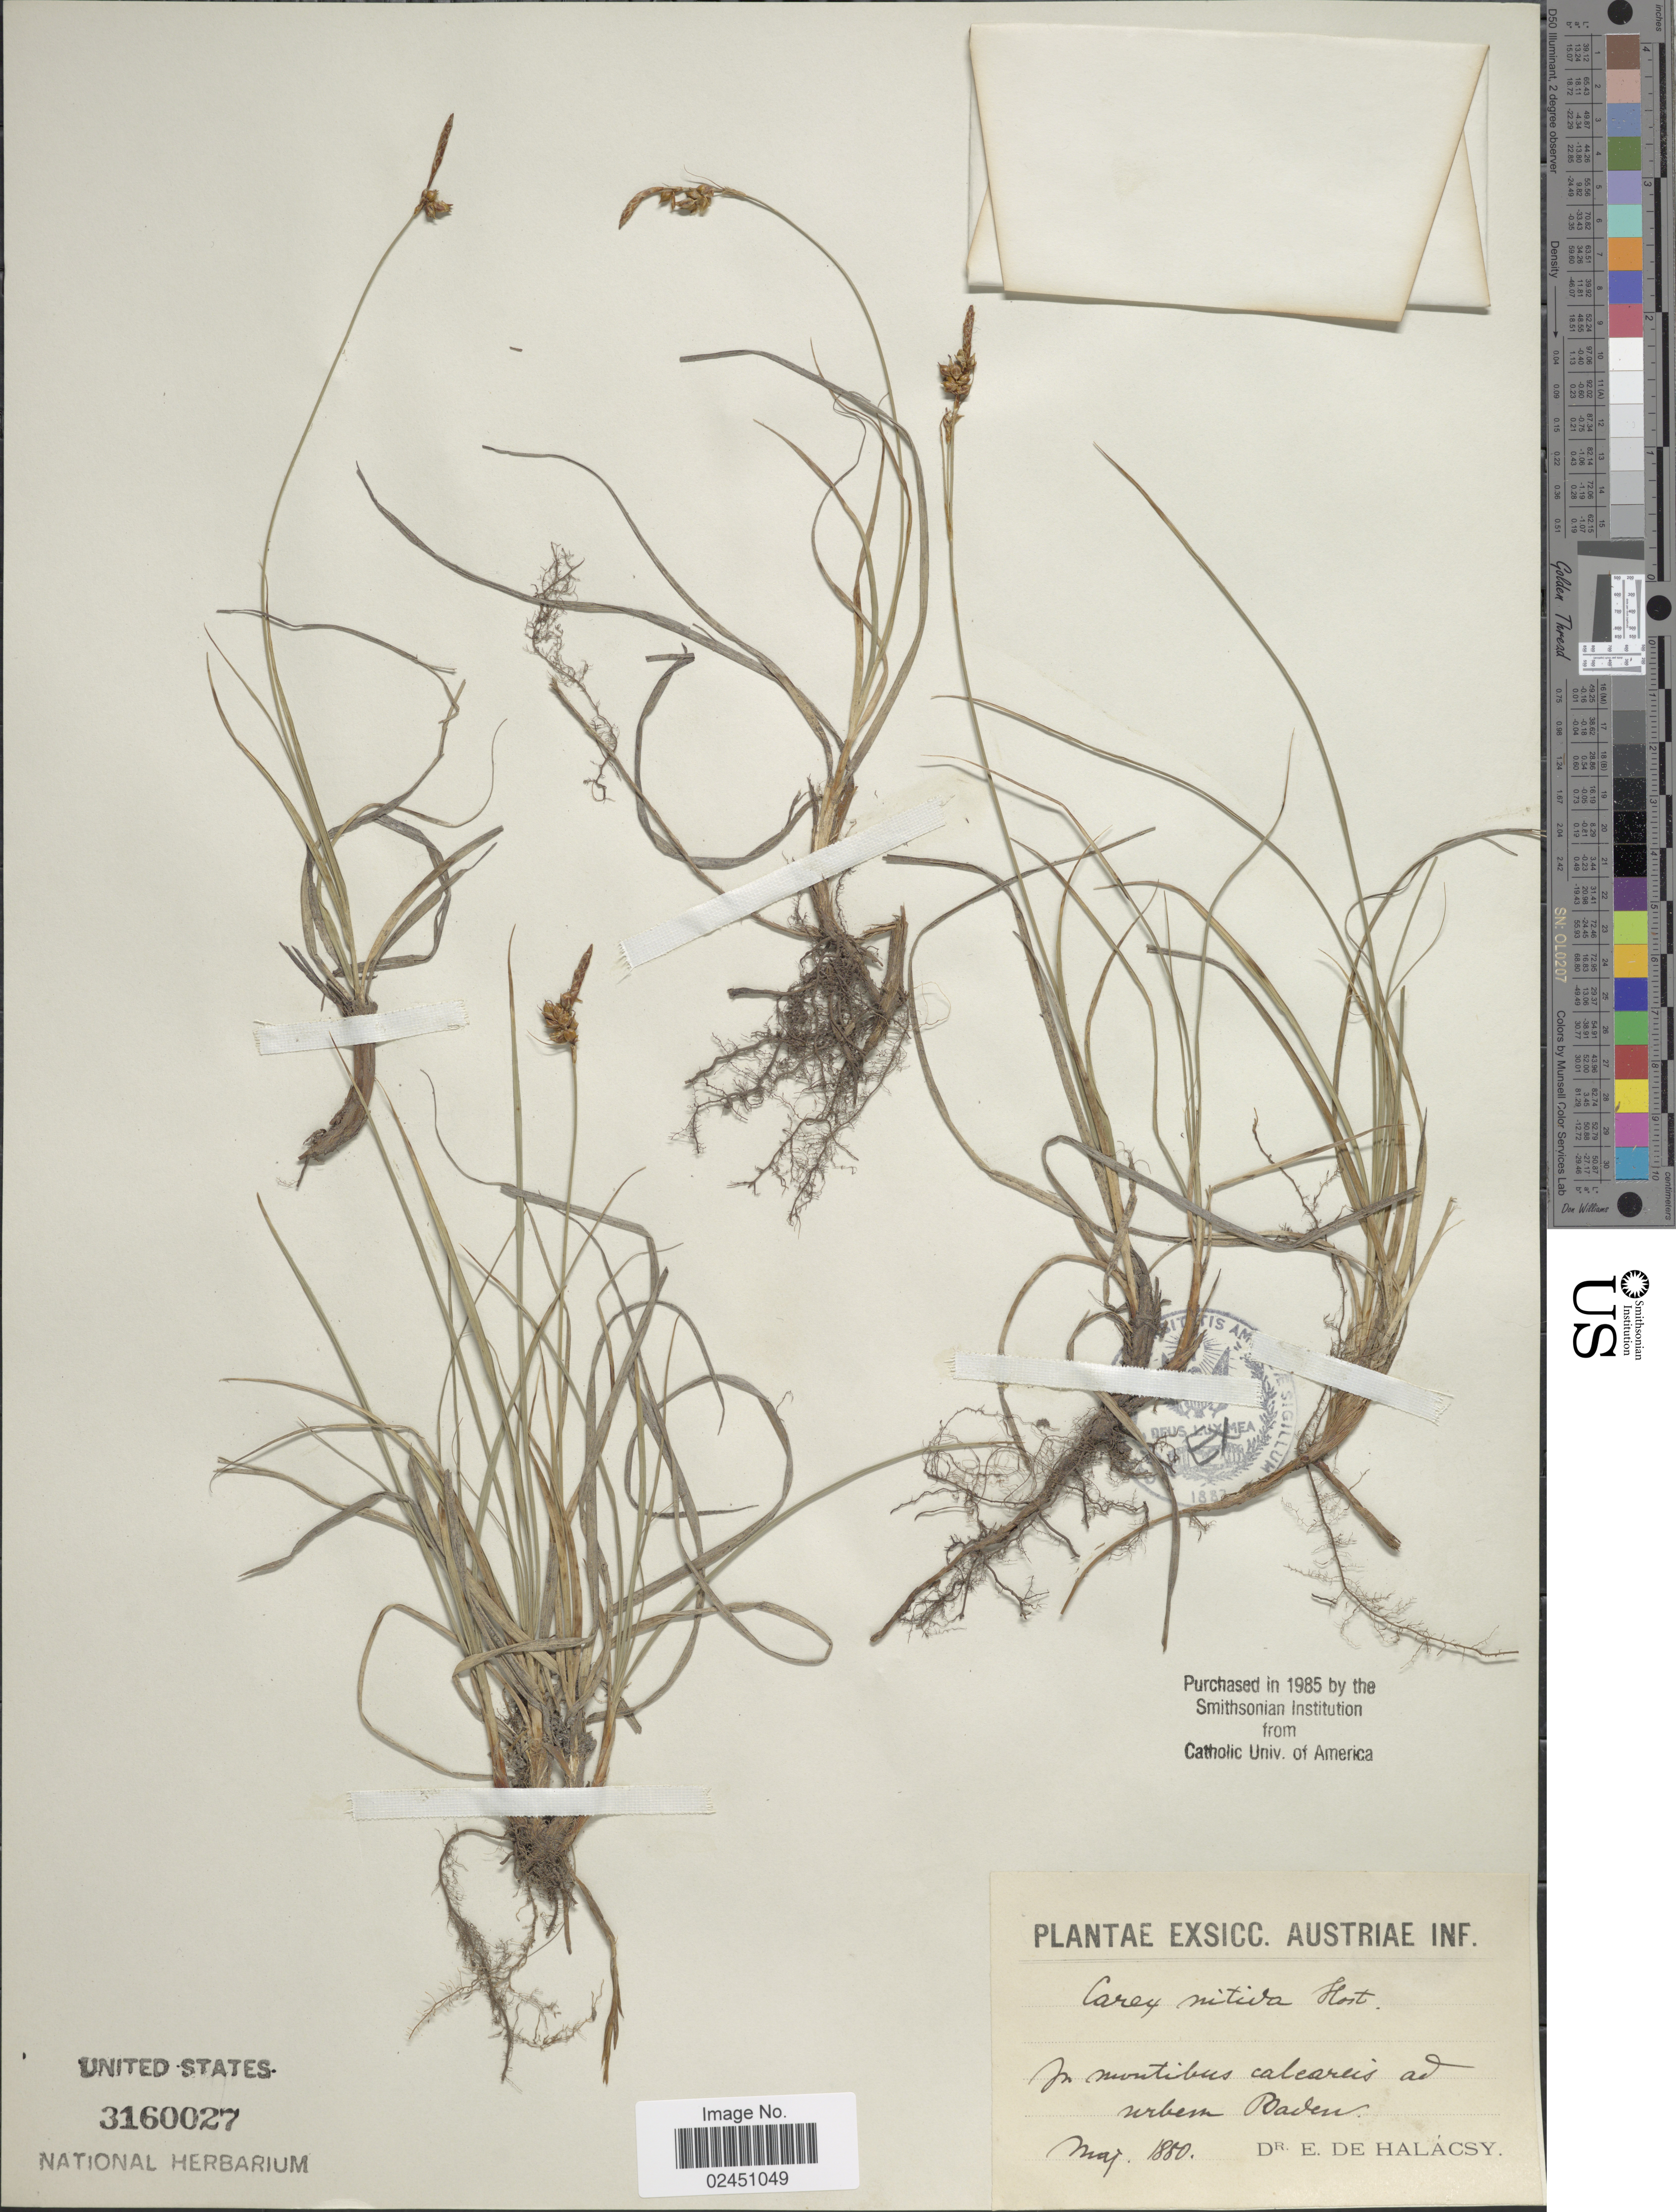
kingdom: Plantae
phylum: Tracheophyta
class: Liliopsida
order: Poales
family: Cyperaceae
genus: Carex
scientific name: Carex liparocarpos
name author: Gaudin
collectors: E. von Halacsy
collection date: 1880-05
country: Austria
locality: In montibus calcareis au urbem Maden [interpreted]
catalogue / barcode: US 3160027